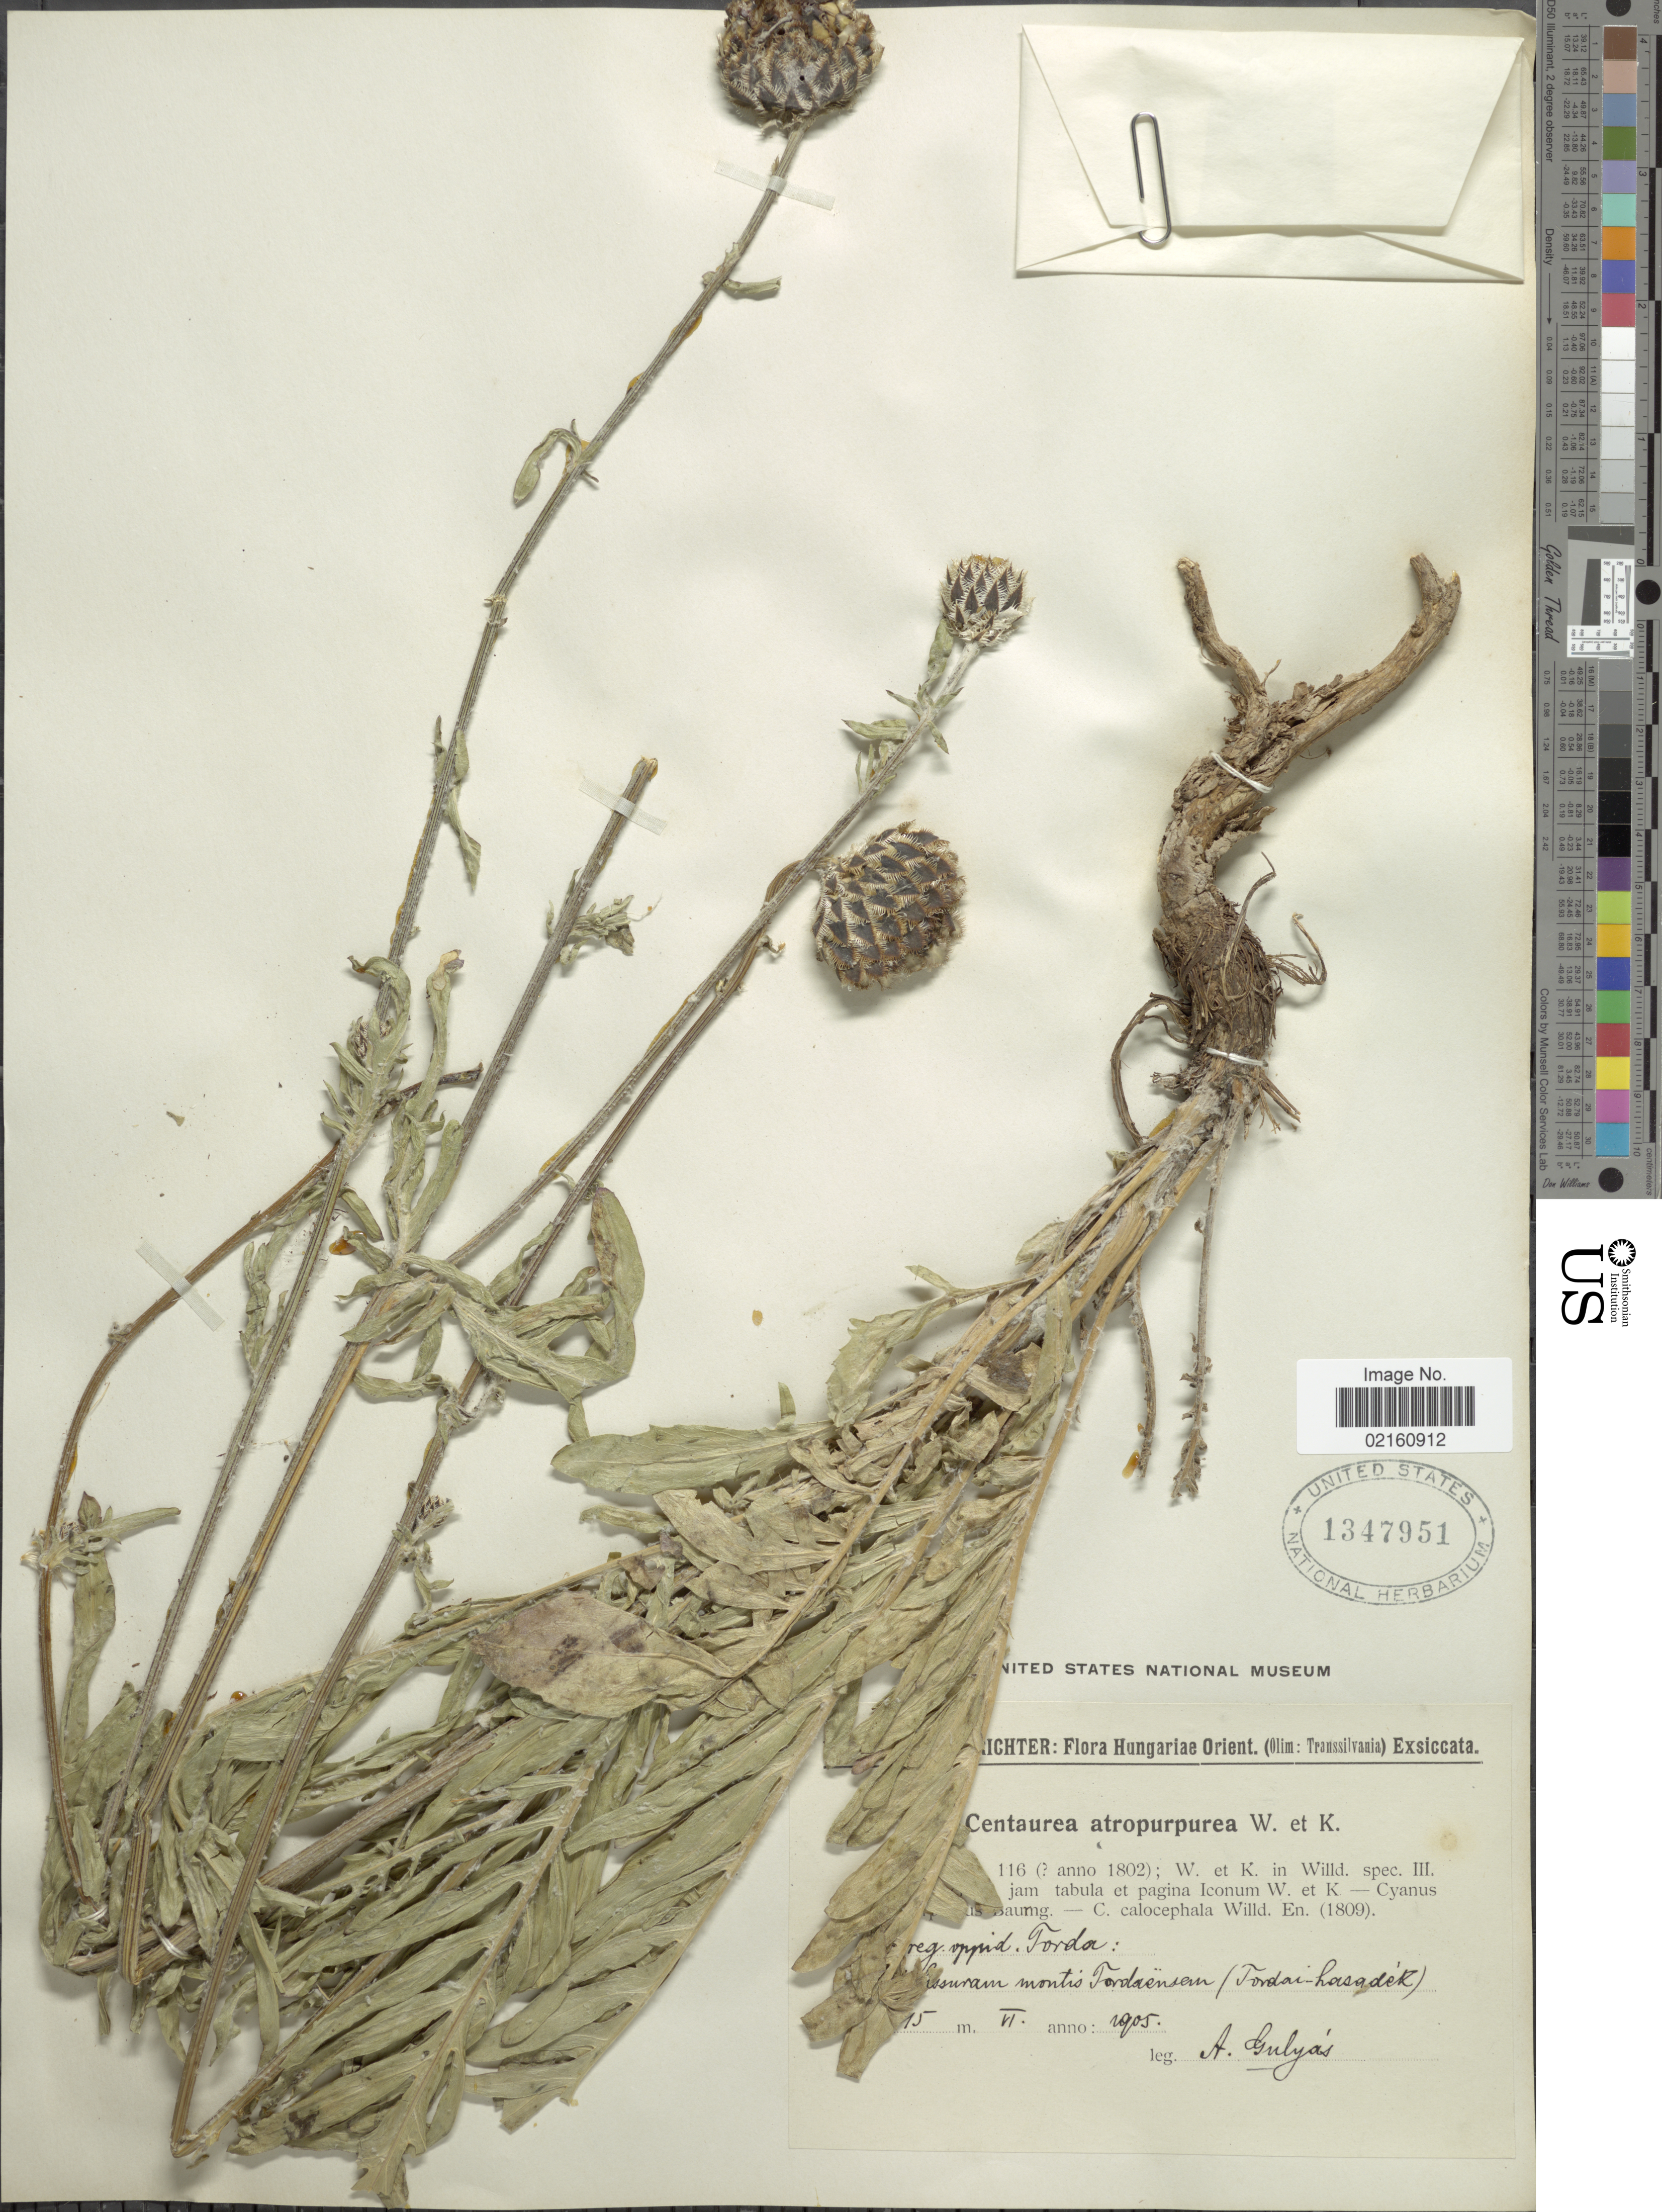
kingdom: Plantae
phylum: Tracheophyta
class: Magnoliopsida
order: Asterales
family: Asteraceae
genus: Centaurea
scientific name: Centaurea calocephala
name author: Willd.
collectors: A. Gulyas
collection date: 1905-06-15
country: Hungary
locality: Hungariae Orient. (Olim. Transsilvania), reg. oppid Torda, montis Tordaensen (Tordai-hasadek) [interpreted]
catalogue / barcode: US 1347951